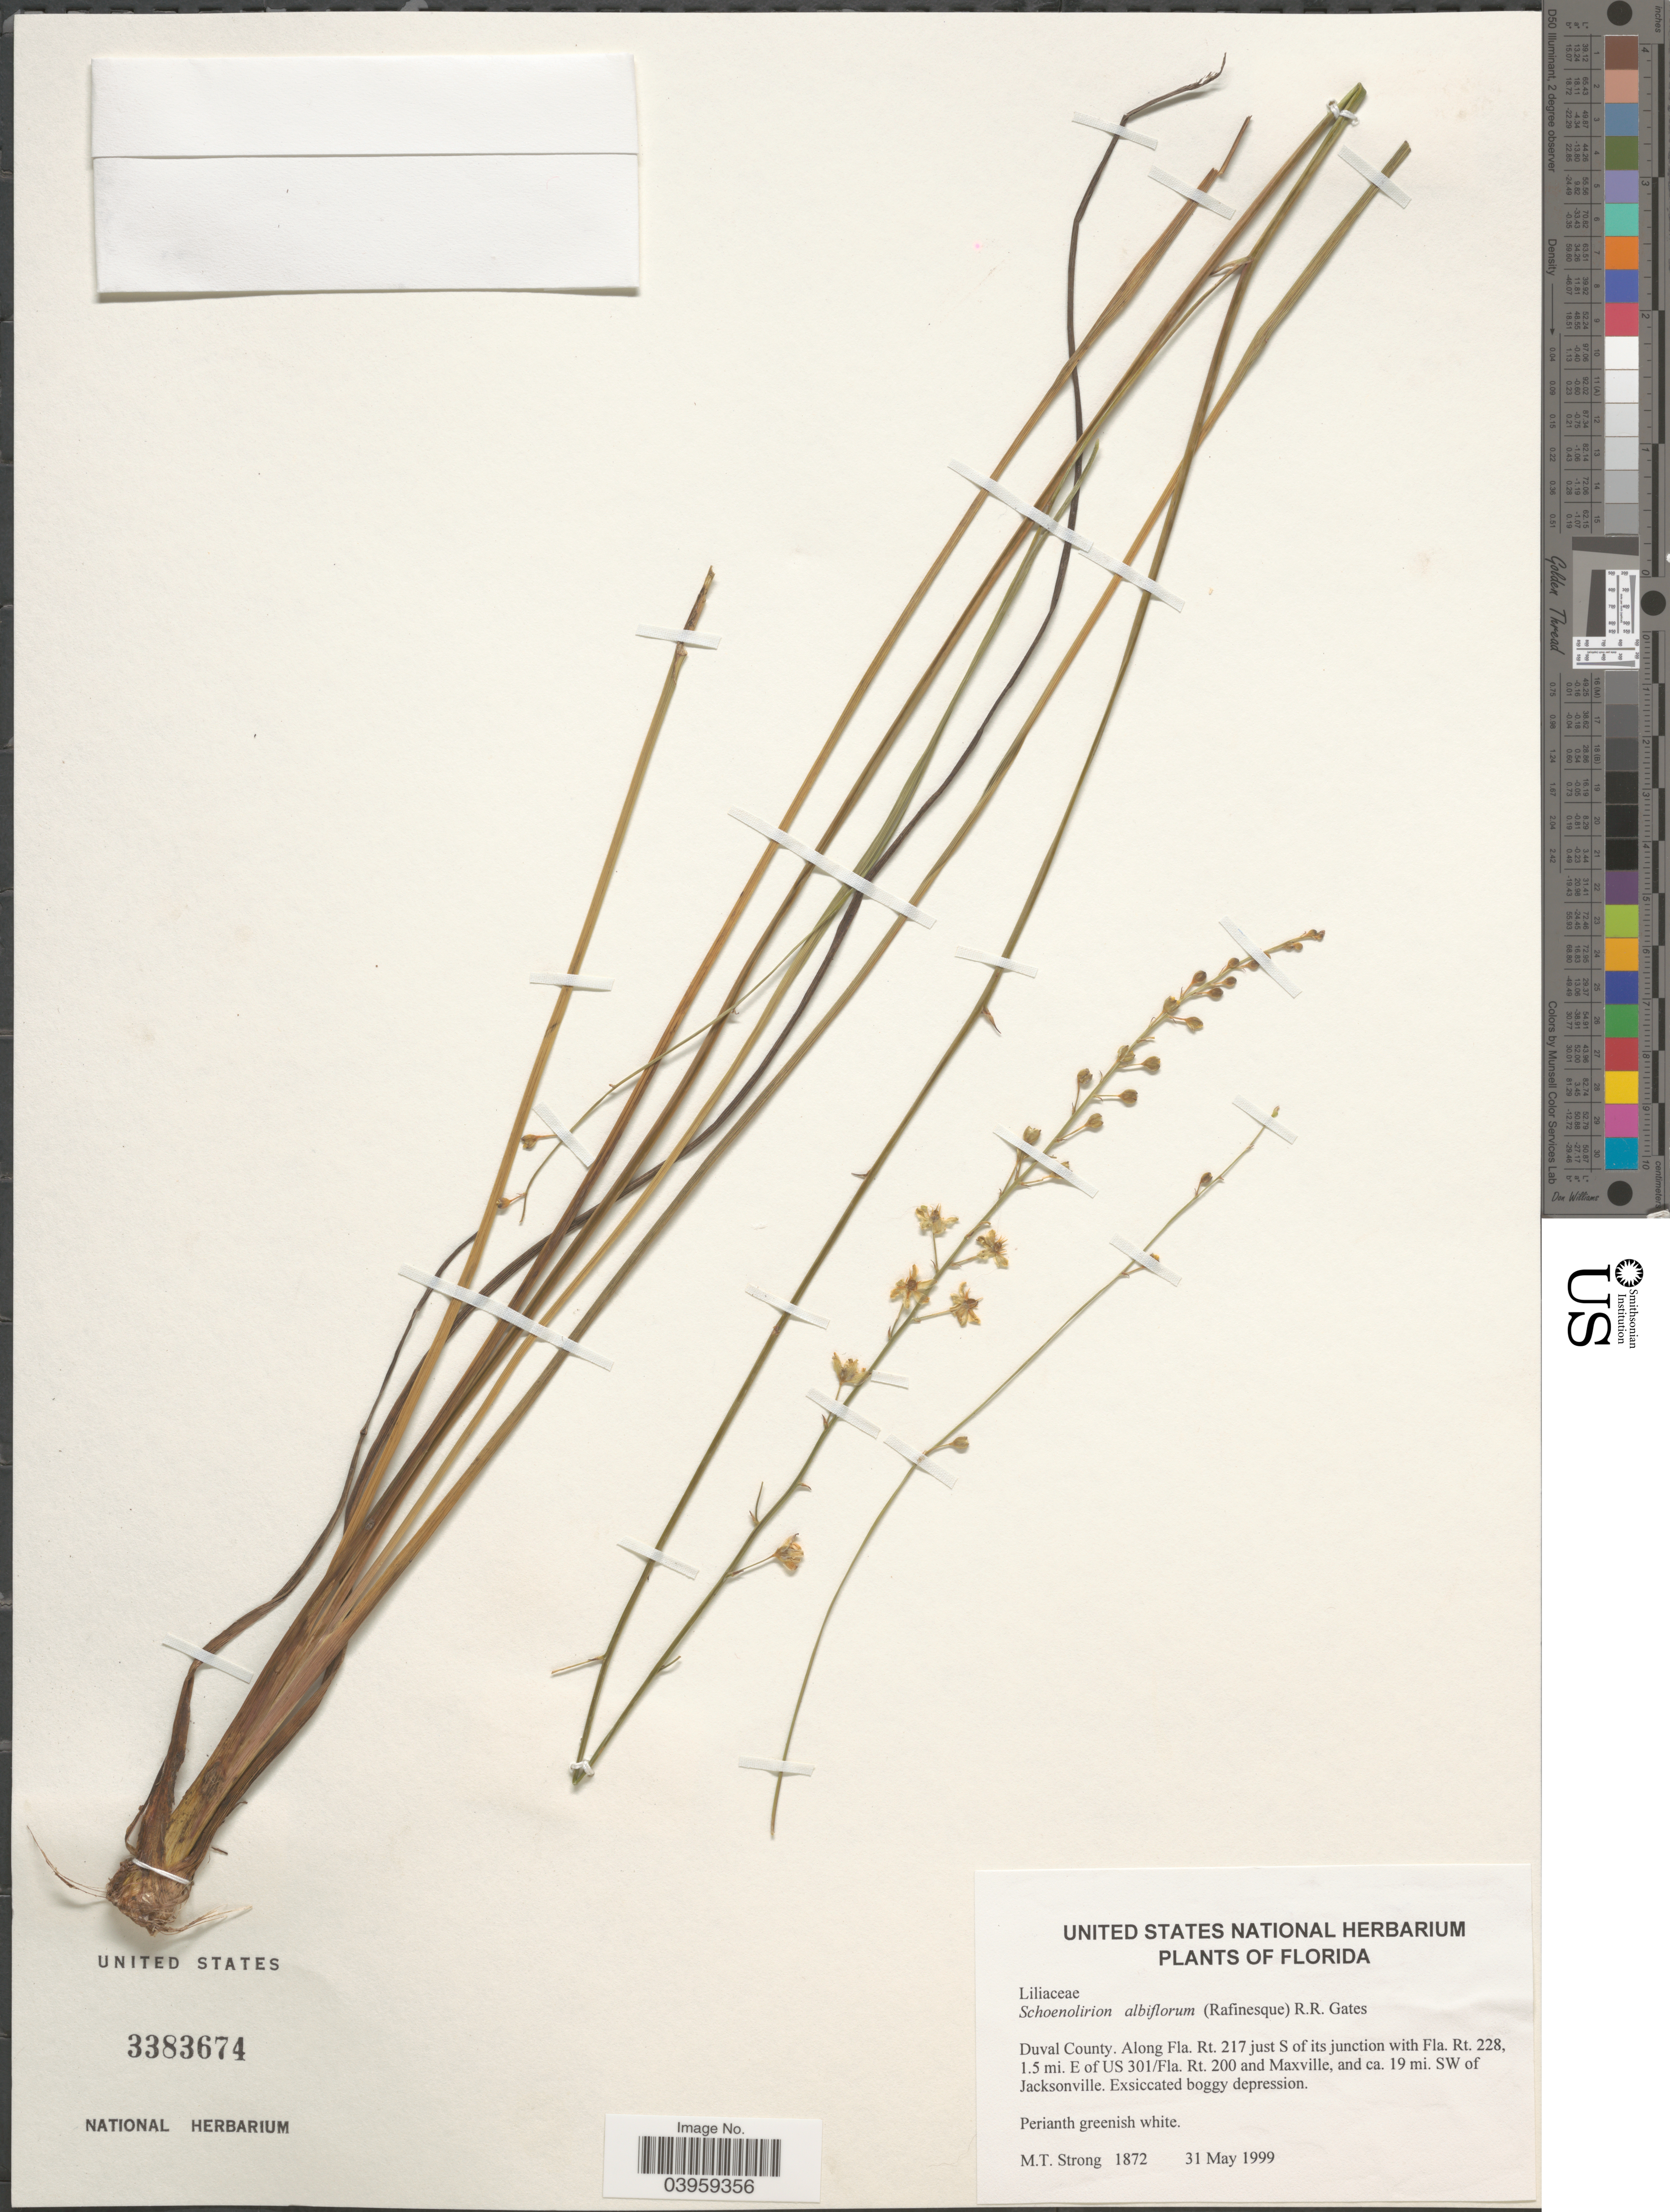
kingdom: Plantae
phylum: Tracheophyta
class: Liliopsida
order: Asparagales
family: Asparagaceae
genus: Schoenolirion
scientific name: Schoenolirion albiflorum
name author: (Raf.) R.R. Gates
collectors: M. T. Strong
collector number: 1872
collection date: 1999-05-31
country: United States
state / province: Florida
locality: Duval County. Along Fla. Rt. 217 just S of its junction with Fla. Rt. 228, 1.5 mi. E of US 301/Fla. Rt. 200 and Maxville, and ca. 19 mi. SW of Jacksonville.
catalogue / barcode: US 3383674